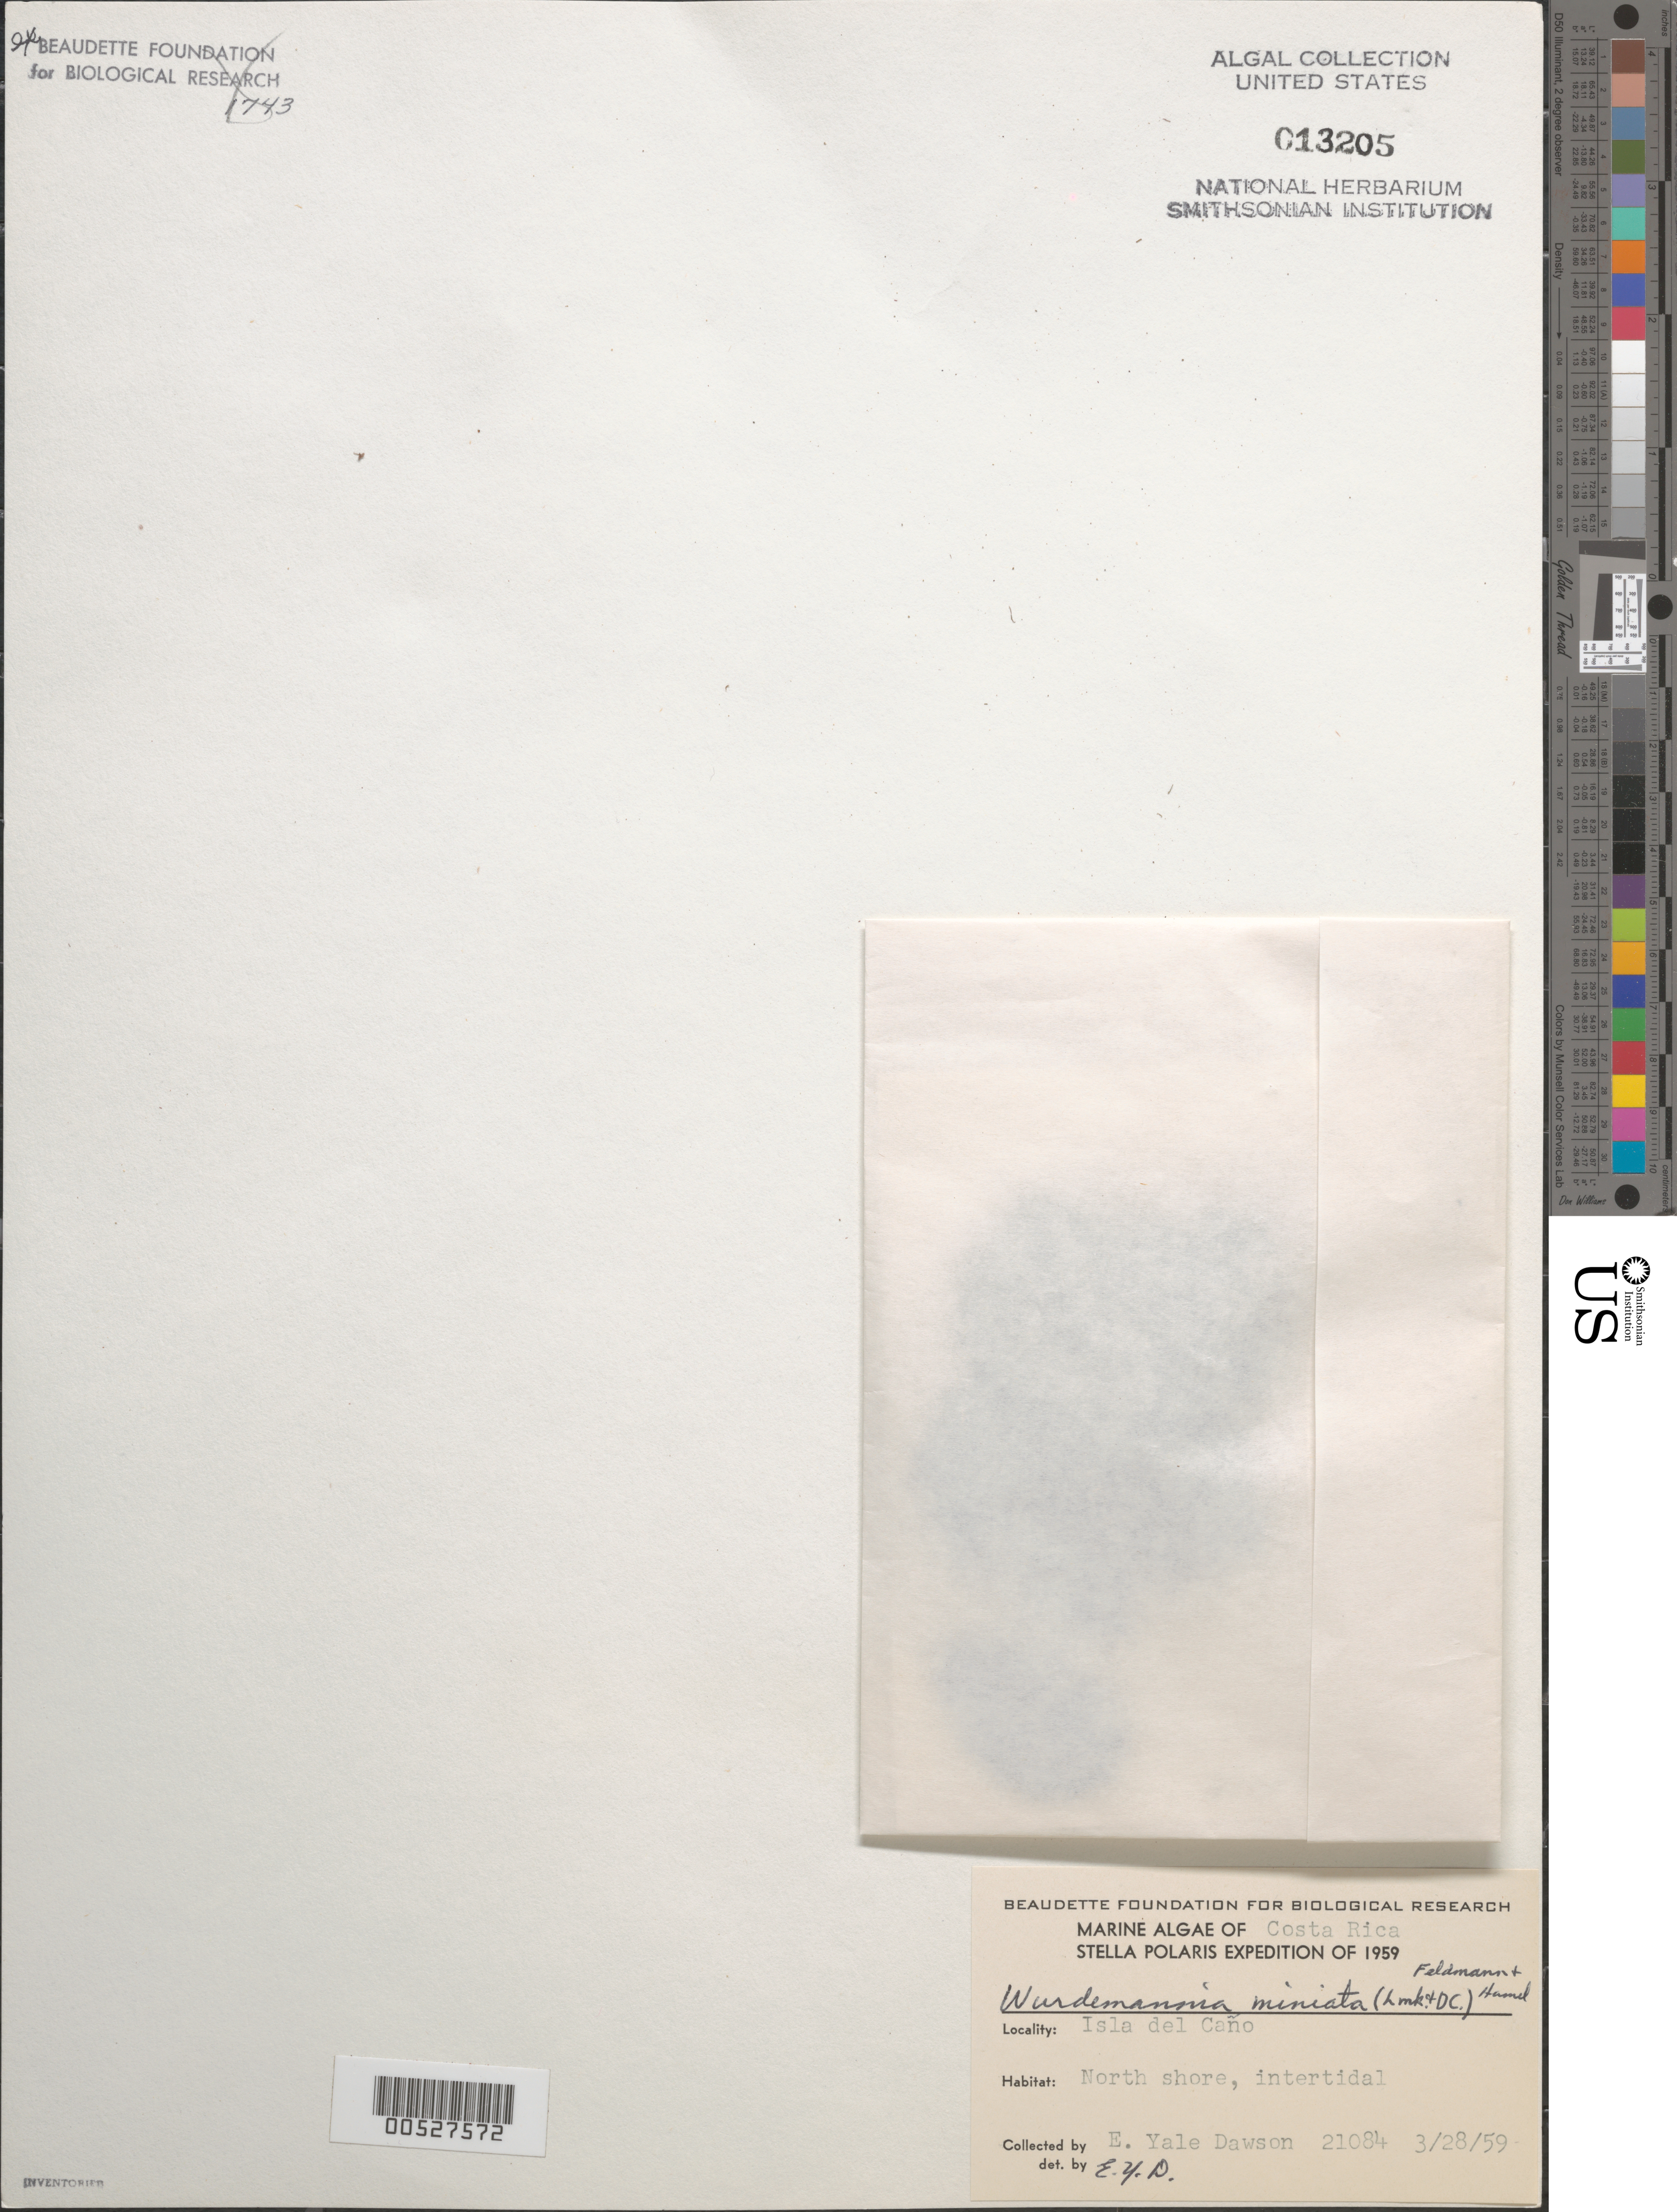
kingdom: Plantae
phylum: Rhodophyta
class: Florideophyceae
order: Gigartinales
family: Solieriaceae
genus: Wurdemannia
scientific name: Wurdemannia miniata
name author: (Spreng.) Feldmann & G. Hamel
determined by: Dawson, E. Y.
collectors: E. Y. Dawson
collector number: EYD 21084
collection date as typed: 28 Mar 1959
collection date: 1959-03-28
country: Costa Rica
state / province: Puntarenas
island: Isla del Cano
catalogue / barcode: US 13205